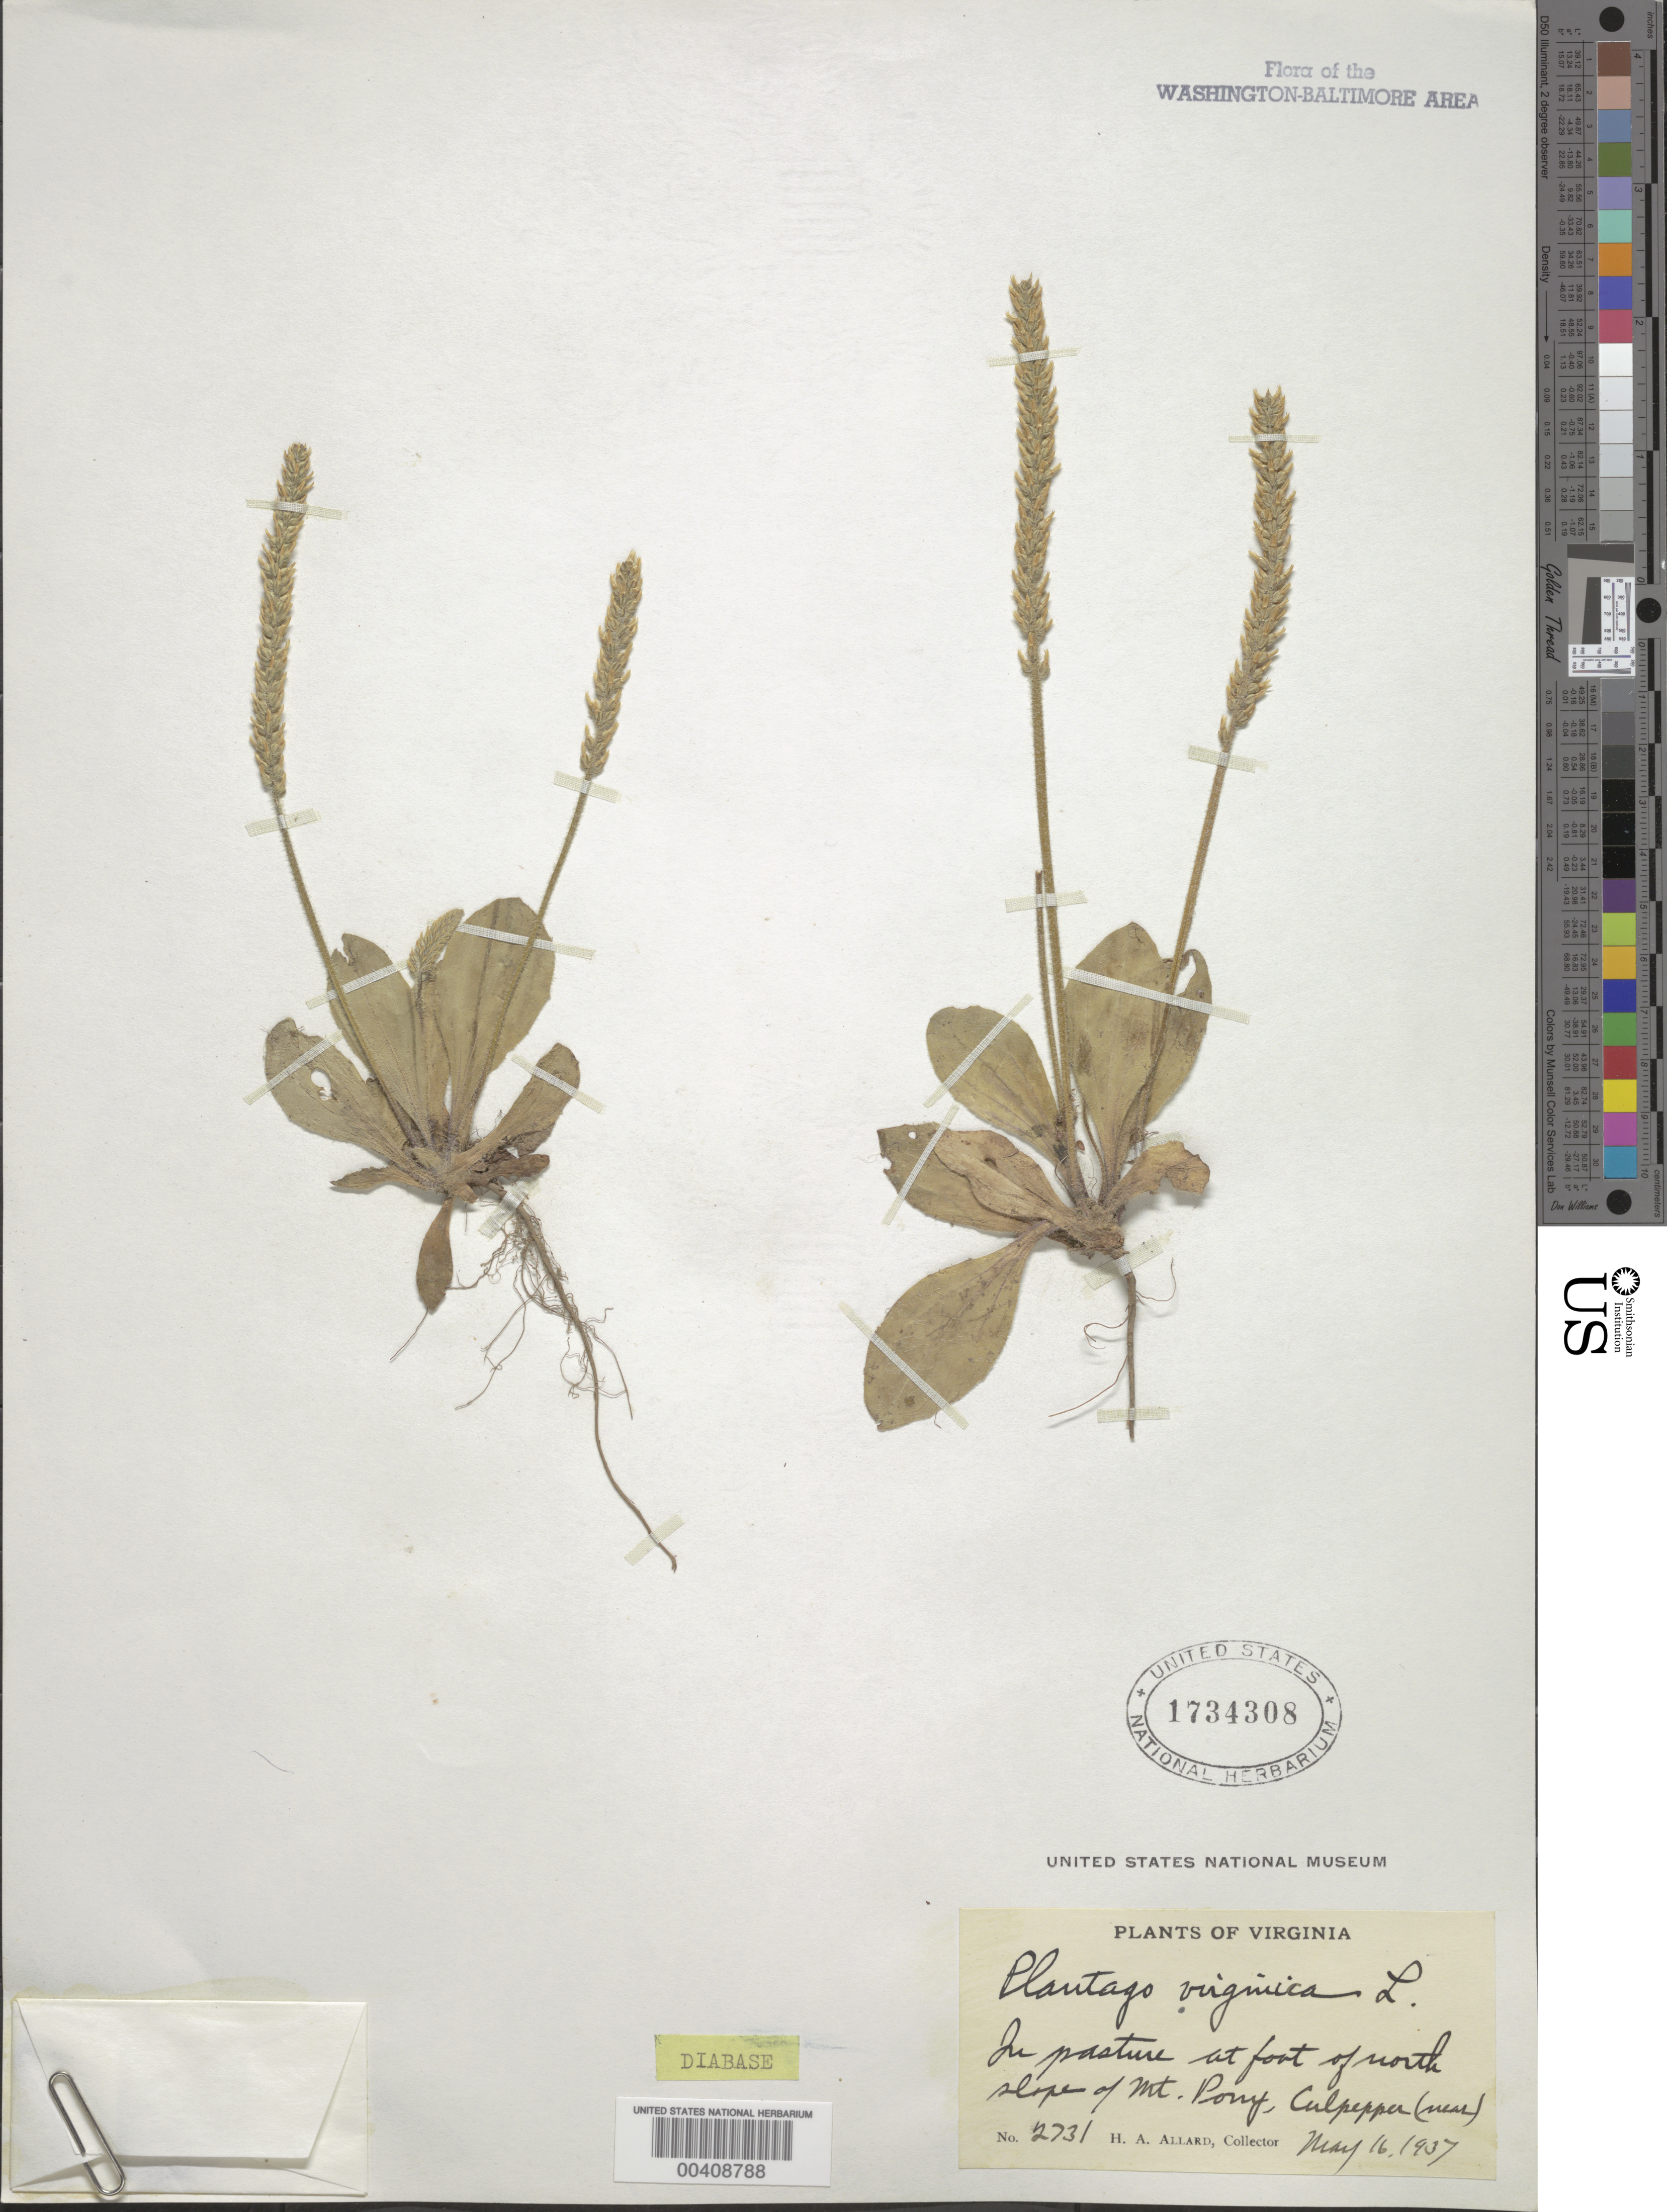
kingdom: Plantae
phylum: Tracheophyta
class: Magnoliopsida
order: Lamiales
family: Plantaginaceae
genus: Plantago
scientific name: Plantago virginica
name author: L.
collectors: H. A. Allard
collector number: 2731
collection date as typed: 16 May 1937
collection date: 1937-05-16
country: United States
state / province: Virginia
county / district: Culpeper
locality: North slope of Mt. Pony, Culpepper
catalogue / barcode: US 1734308